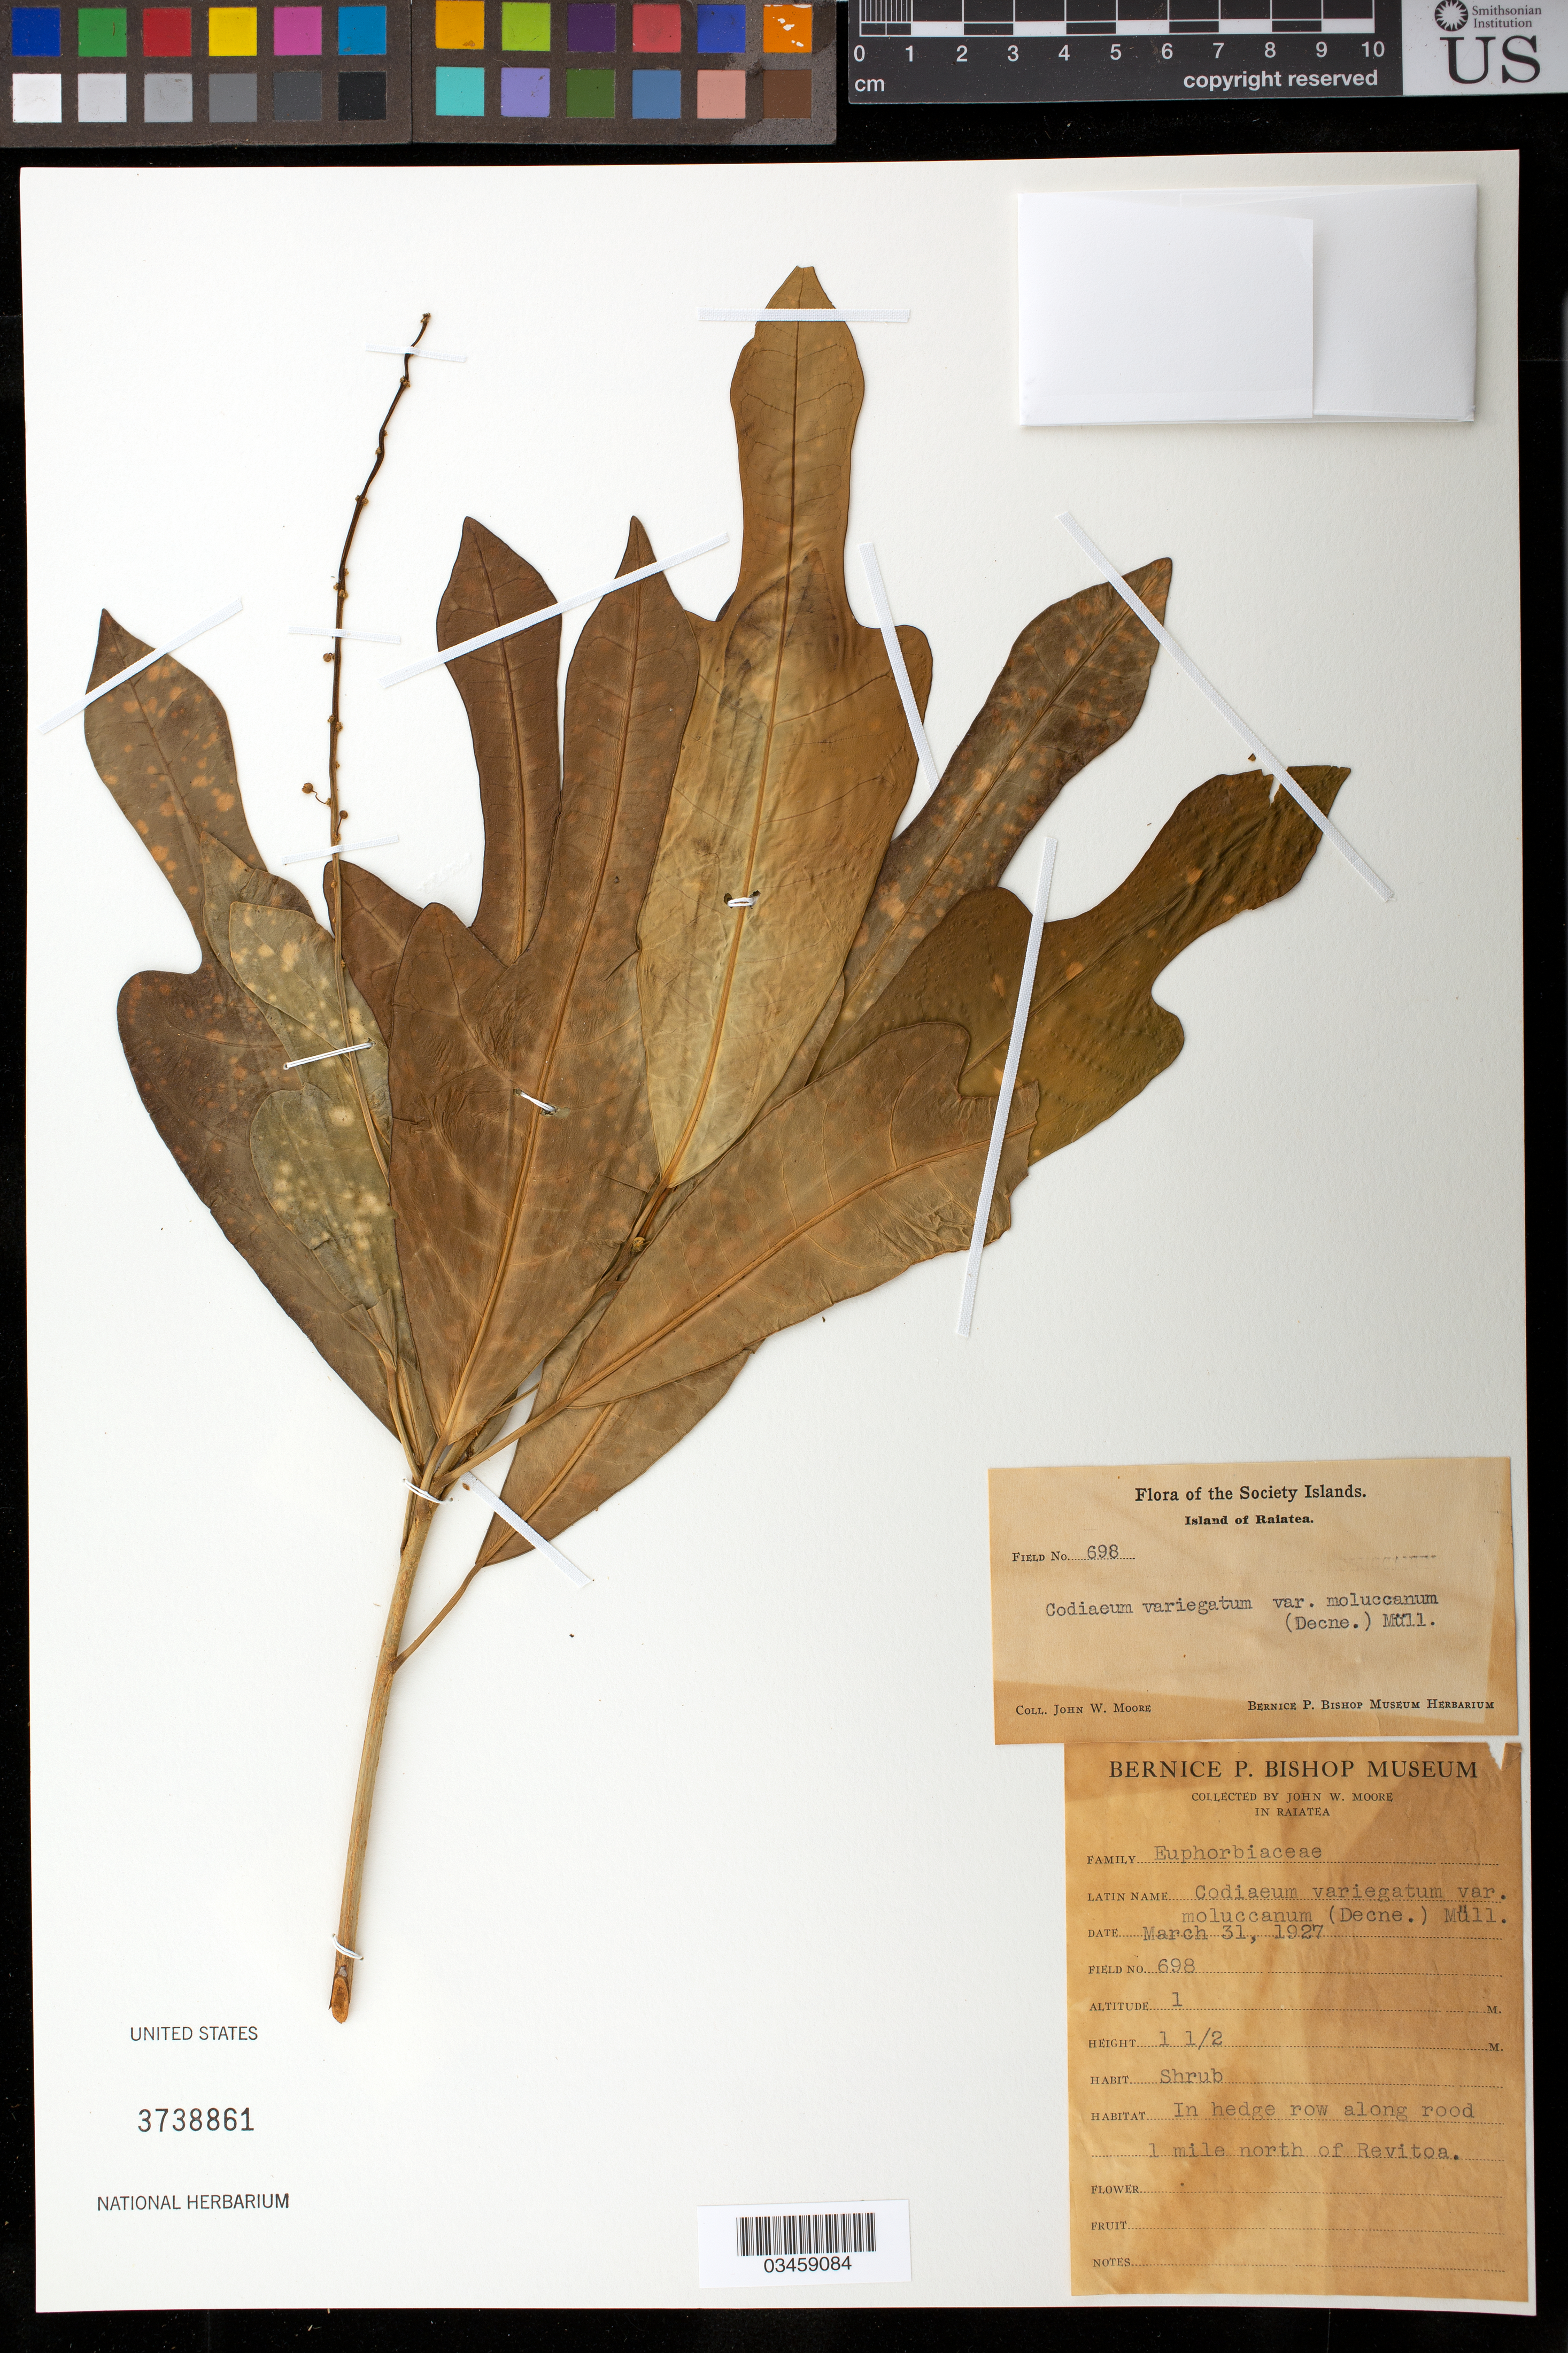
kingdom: Plantae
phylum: Tracheophyta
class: Magnoliopsida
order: Malpighiales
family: Euphorbiaceae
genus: Codiaeum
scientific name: Codiaeum variegatum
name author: (L.) Rumph. ex A. Juss.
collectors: J. Moore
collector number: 698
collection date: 1927-03-31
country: French Polynesia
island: Raiatea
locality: Society Islands, Island of Raiatea, 1 mi. N of Revitoa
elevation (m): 1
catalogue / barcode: US 3738861